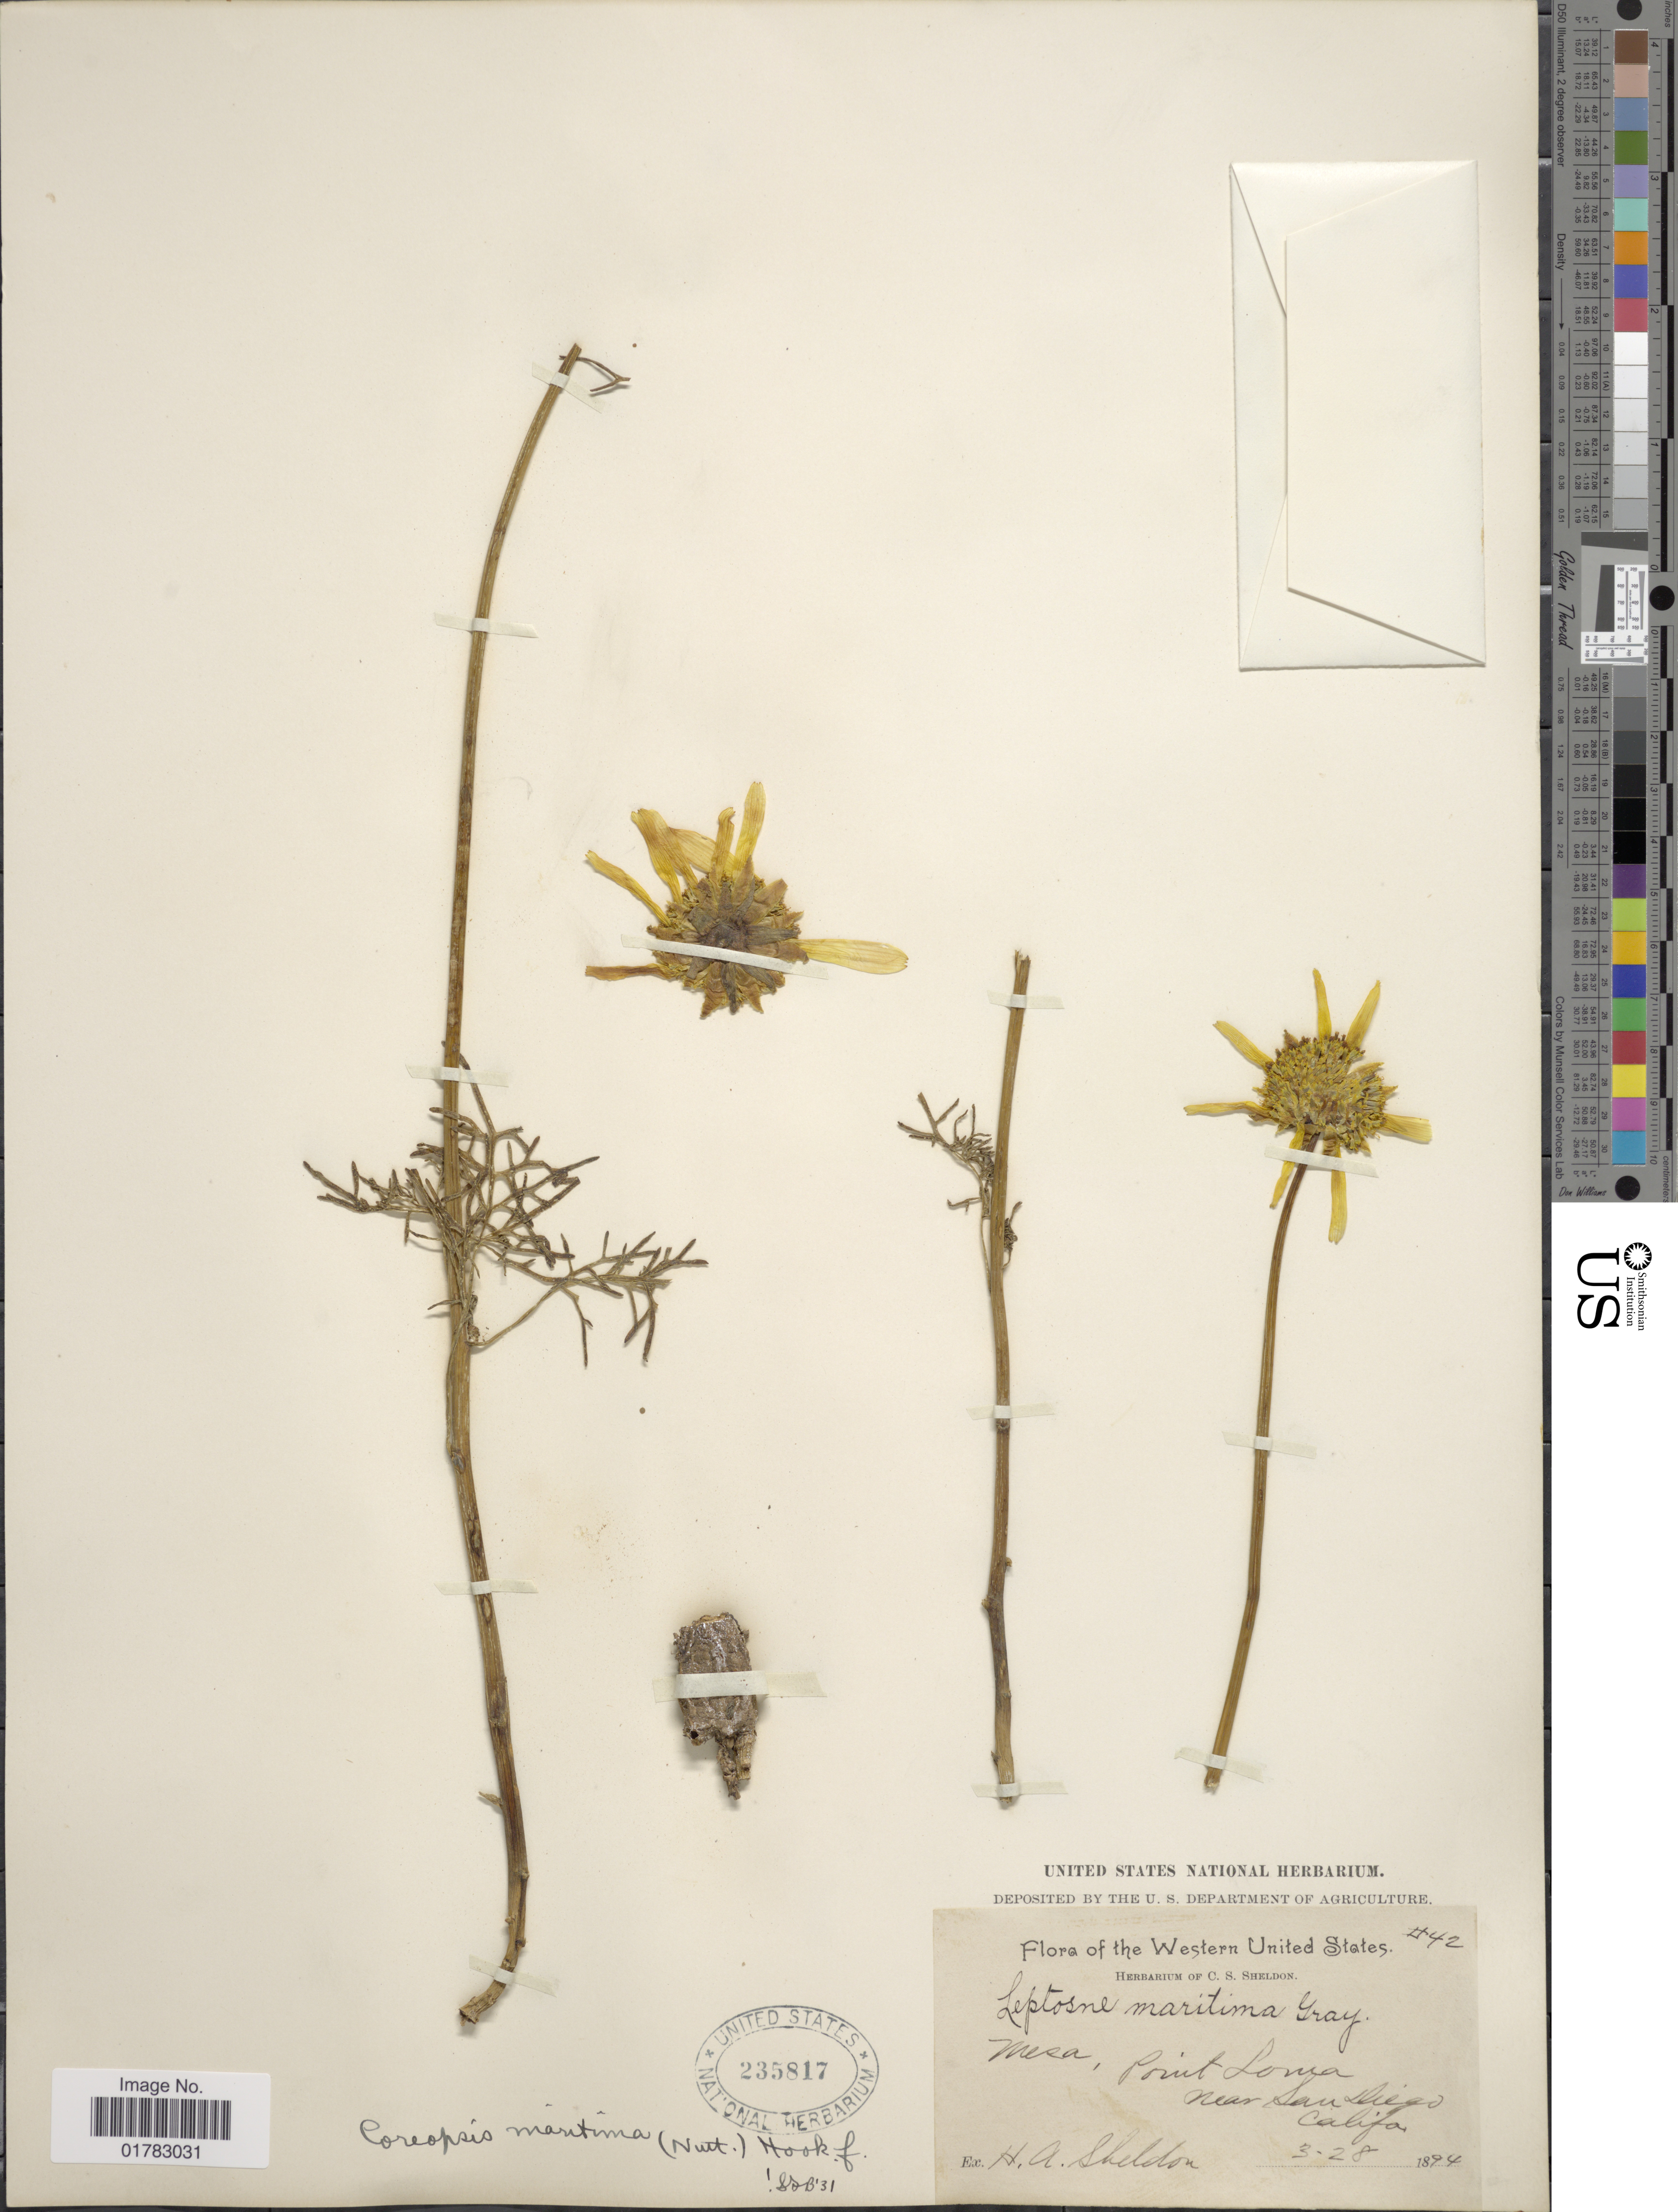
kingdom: Plantae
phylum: Tracheophyta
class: Magnoliopsida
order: Asterales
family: Asteraceae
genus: Coreopsis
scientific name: Coreopsis maritima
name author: (Nutt.) Hook. f.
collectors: H. Sheldon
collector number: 42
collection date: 1894-03-28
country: United States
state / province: California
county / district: San Diego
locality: Western United States, Mesa, Point Loma near San Diego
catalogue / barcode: US 235817